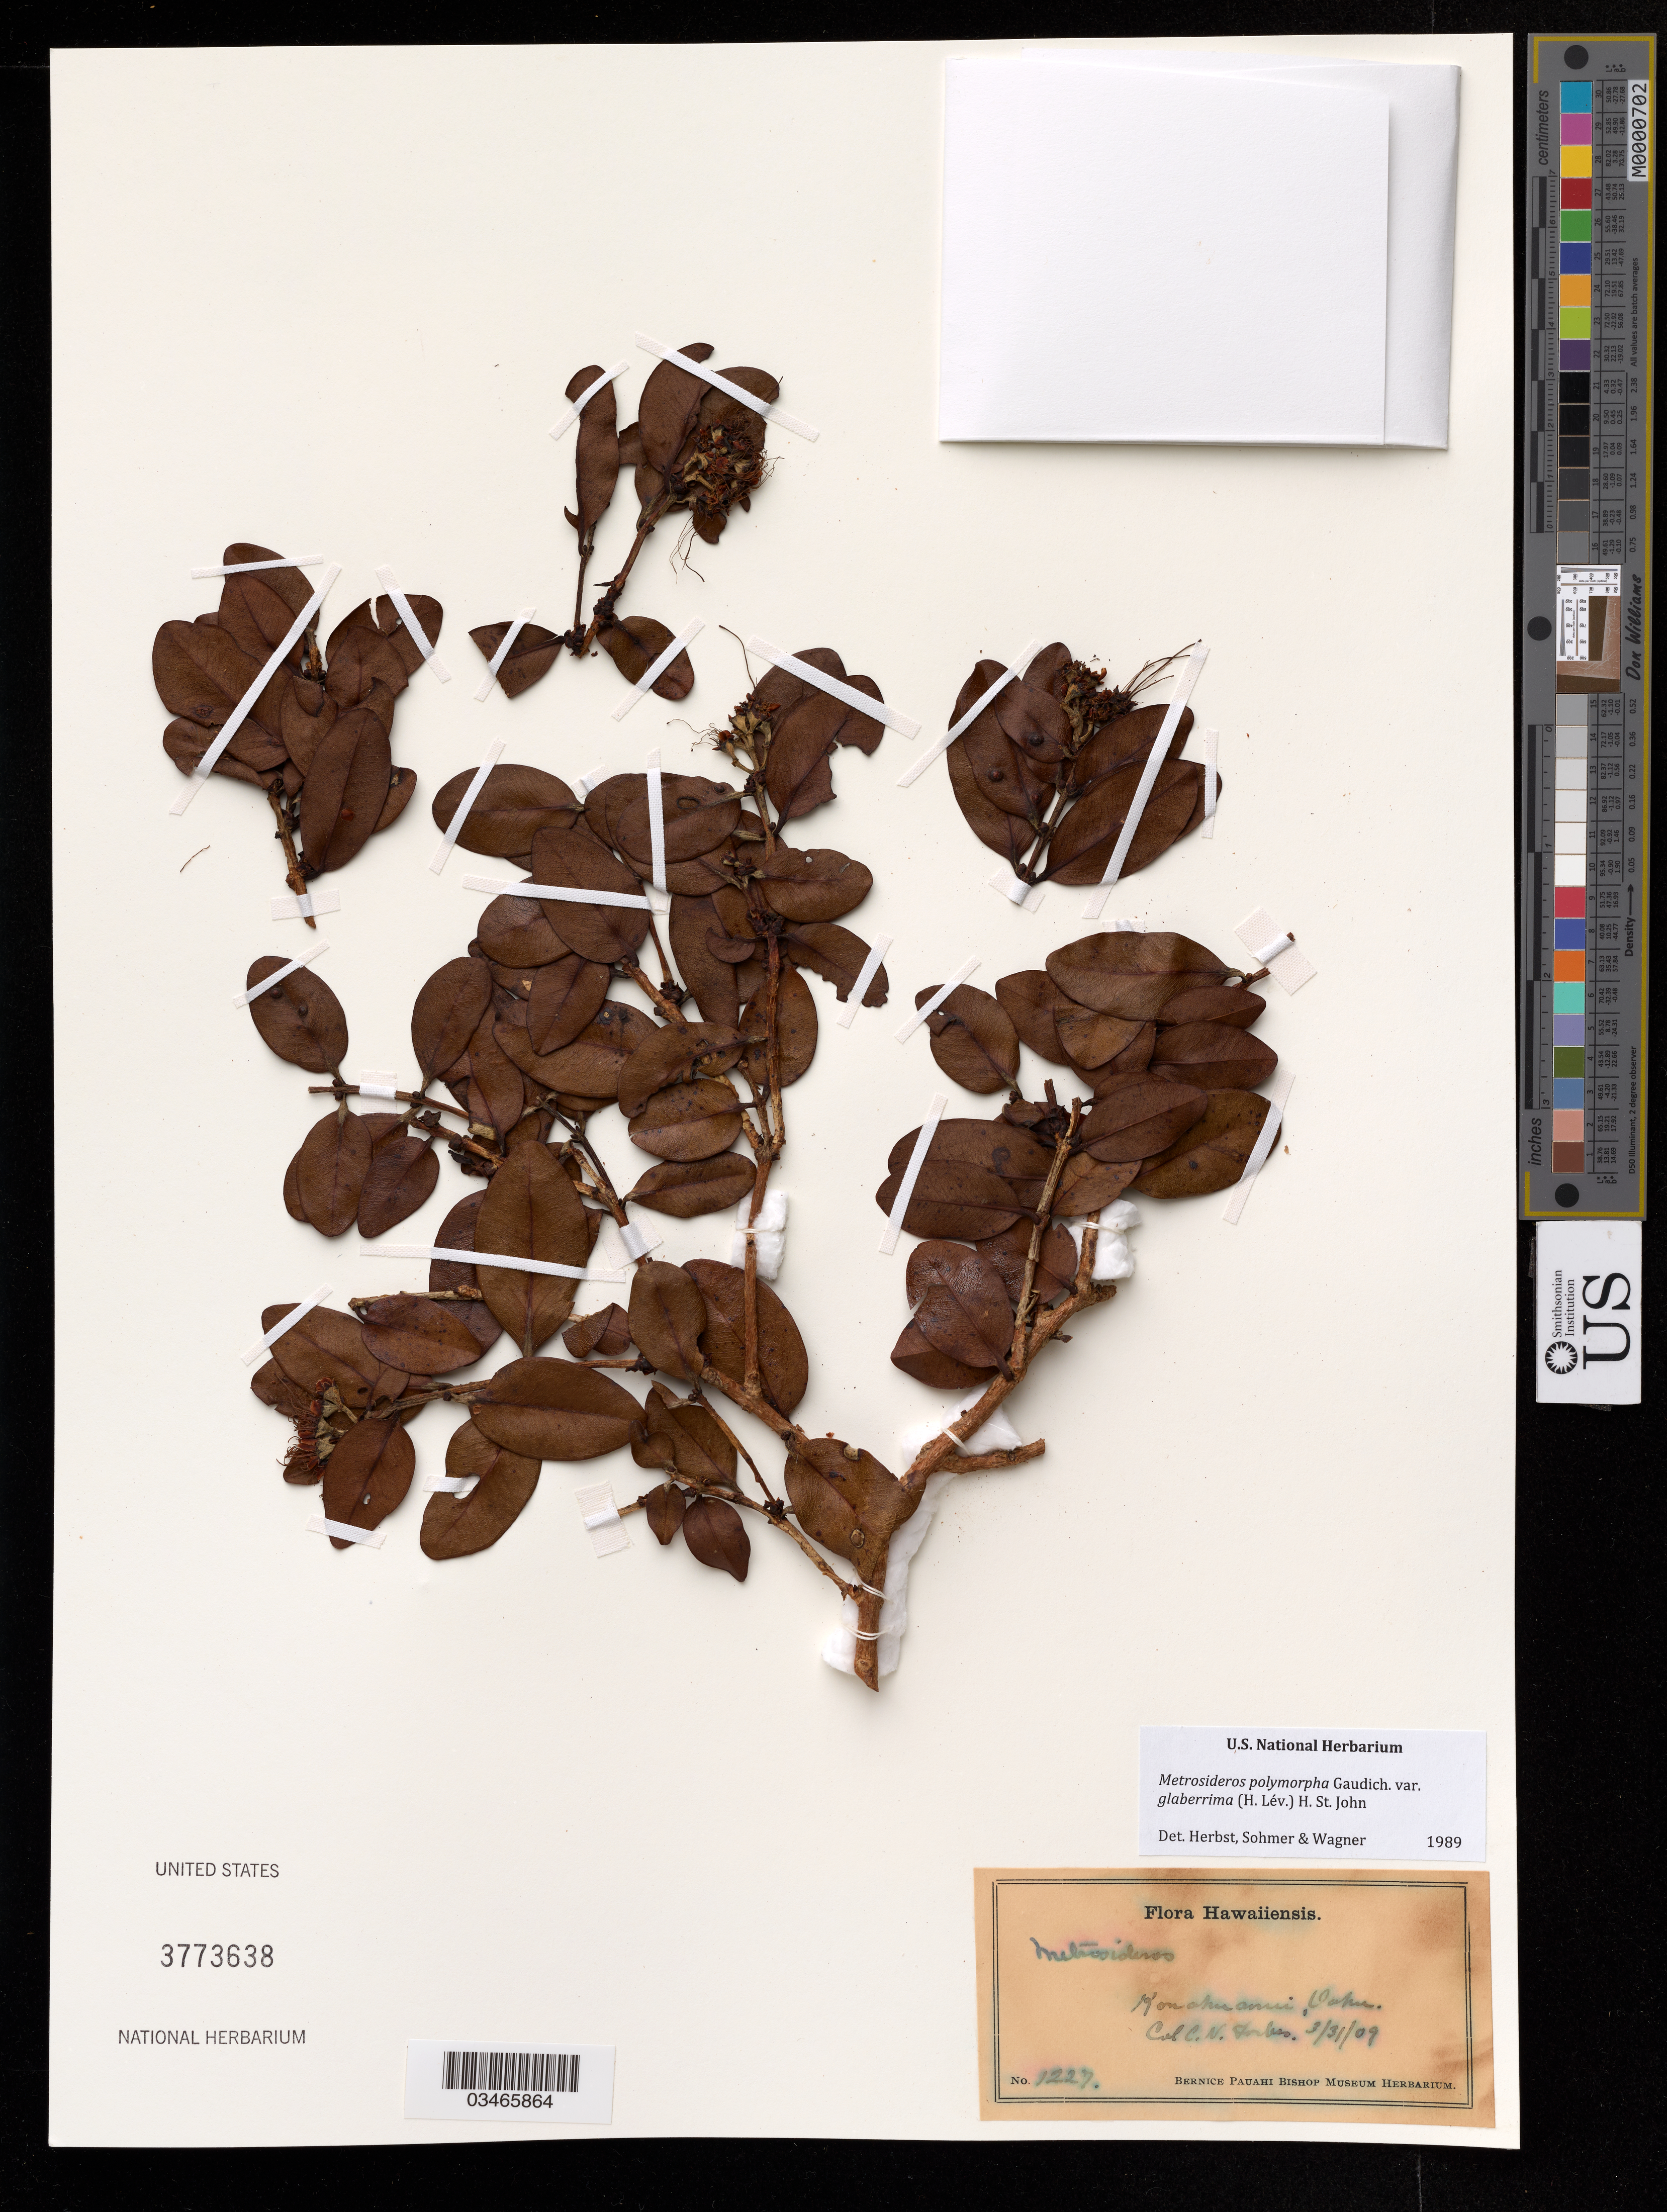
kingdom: Plantae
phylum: Tracheophyta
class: Magnoliopsida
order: Myrtales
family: Myrtaceae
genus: Metrosideros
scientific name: Metrosideros polymorpha var. glaberrima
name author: (H. Lév.) H. St. John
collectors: C. N. Forbes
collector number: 1227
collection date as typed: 31 Mar09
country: United States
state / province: Hawaii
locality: Konahuanui, Oahu.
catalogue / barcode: US 3773638